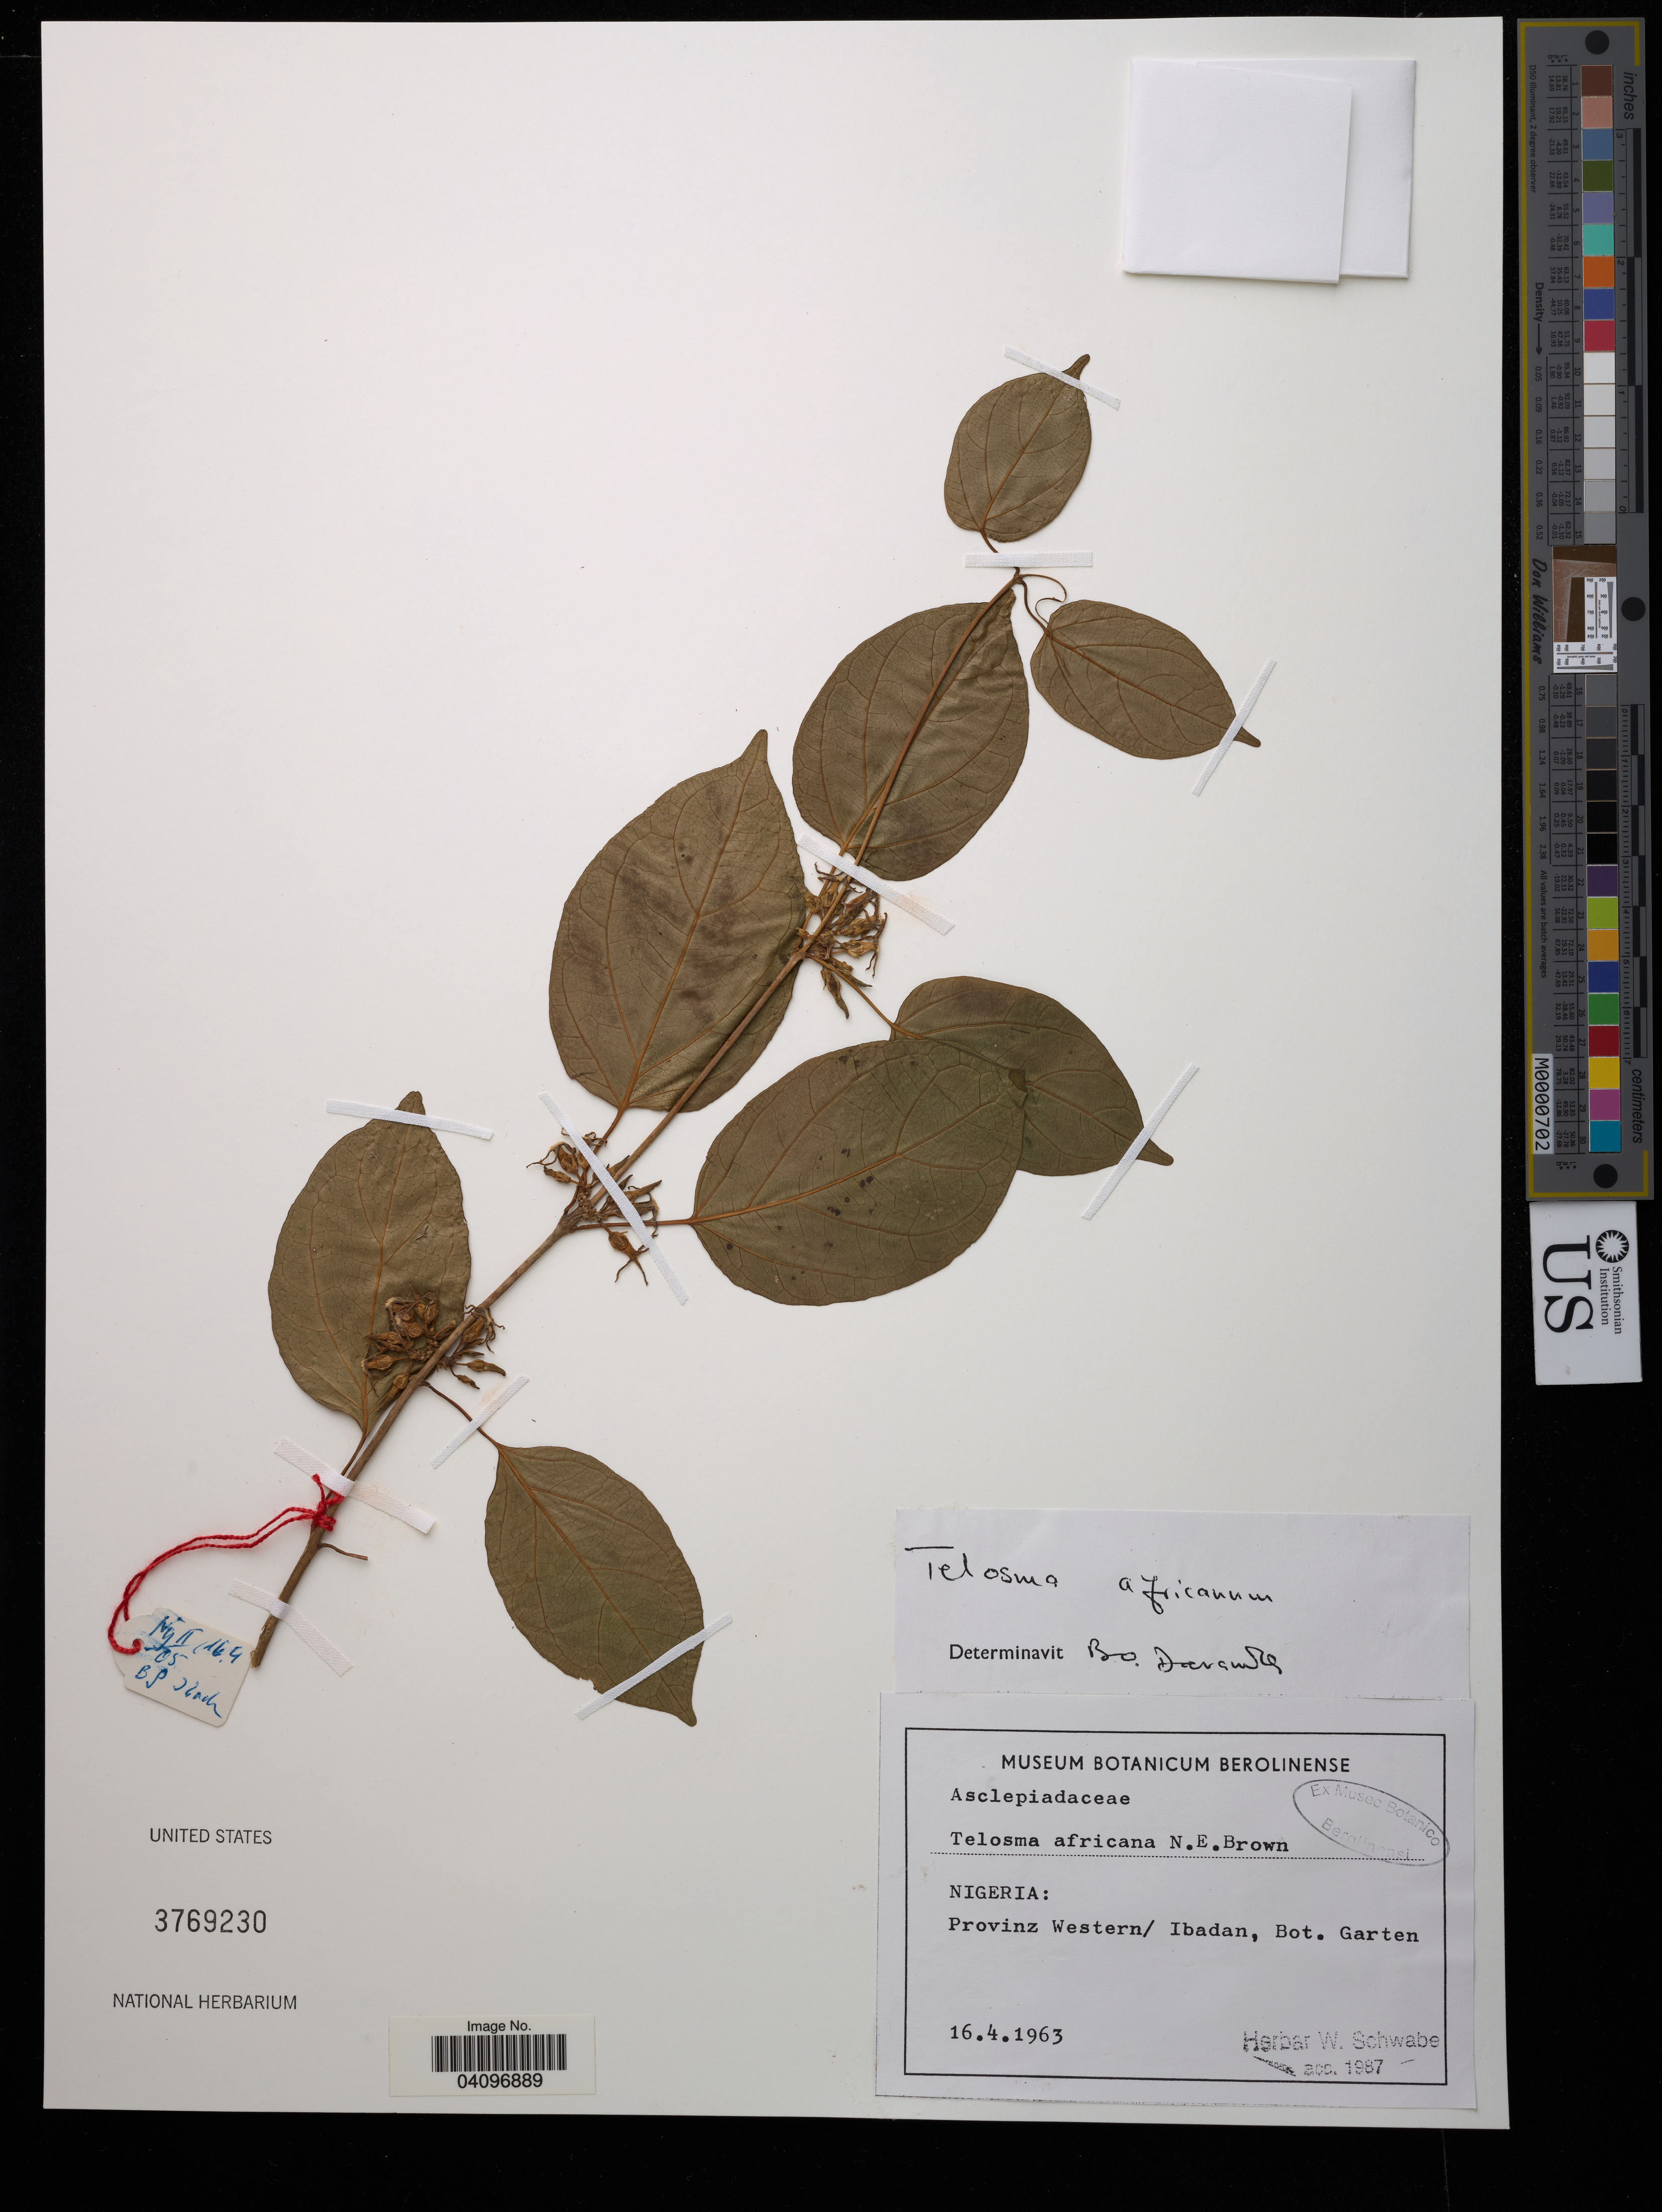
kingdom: Plantae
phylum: Tracheophyta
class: Magnoliopsida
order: Gentianales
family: Apocynaceae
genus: Telosma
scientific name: Telosma africanum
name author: (N.E. Br.) N.E. Br.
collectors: W. Schwabe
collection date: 1963-04-16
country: Nigeria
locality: Provinz Western/ Ibadan, Bot. Garten.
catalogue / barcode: US 3769230